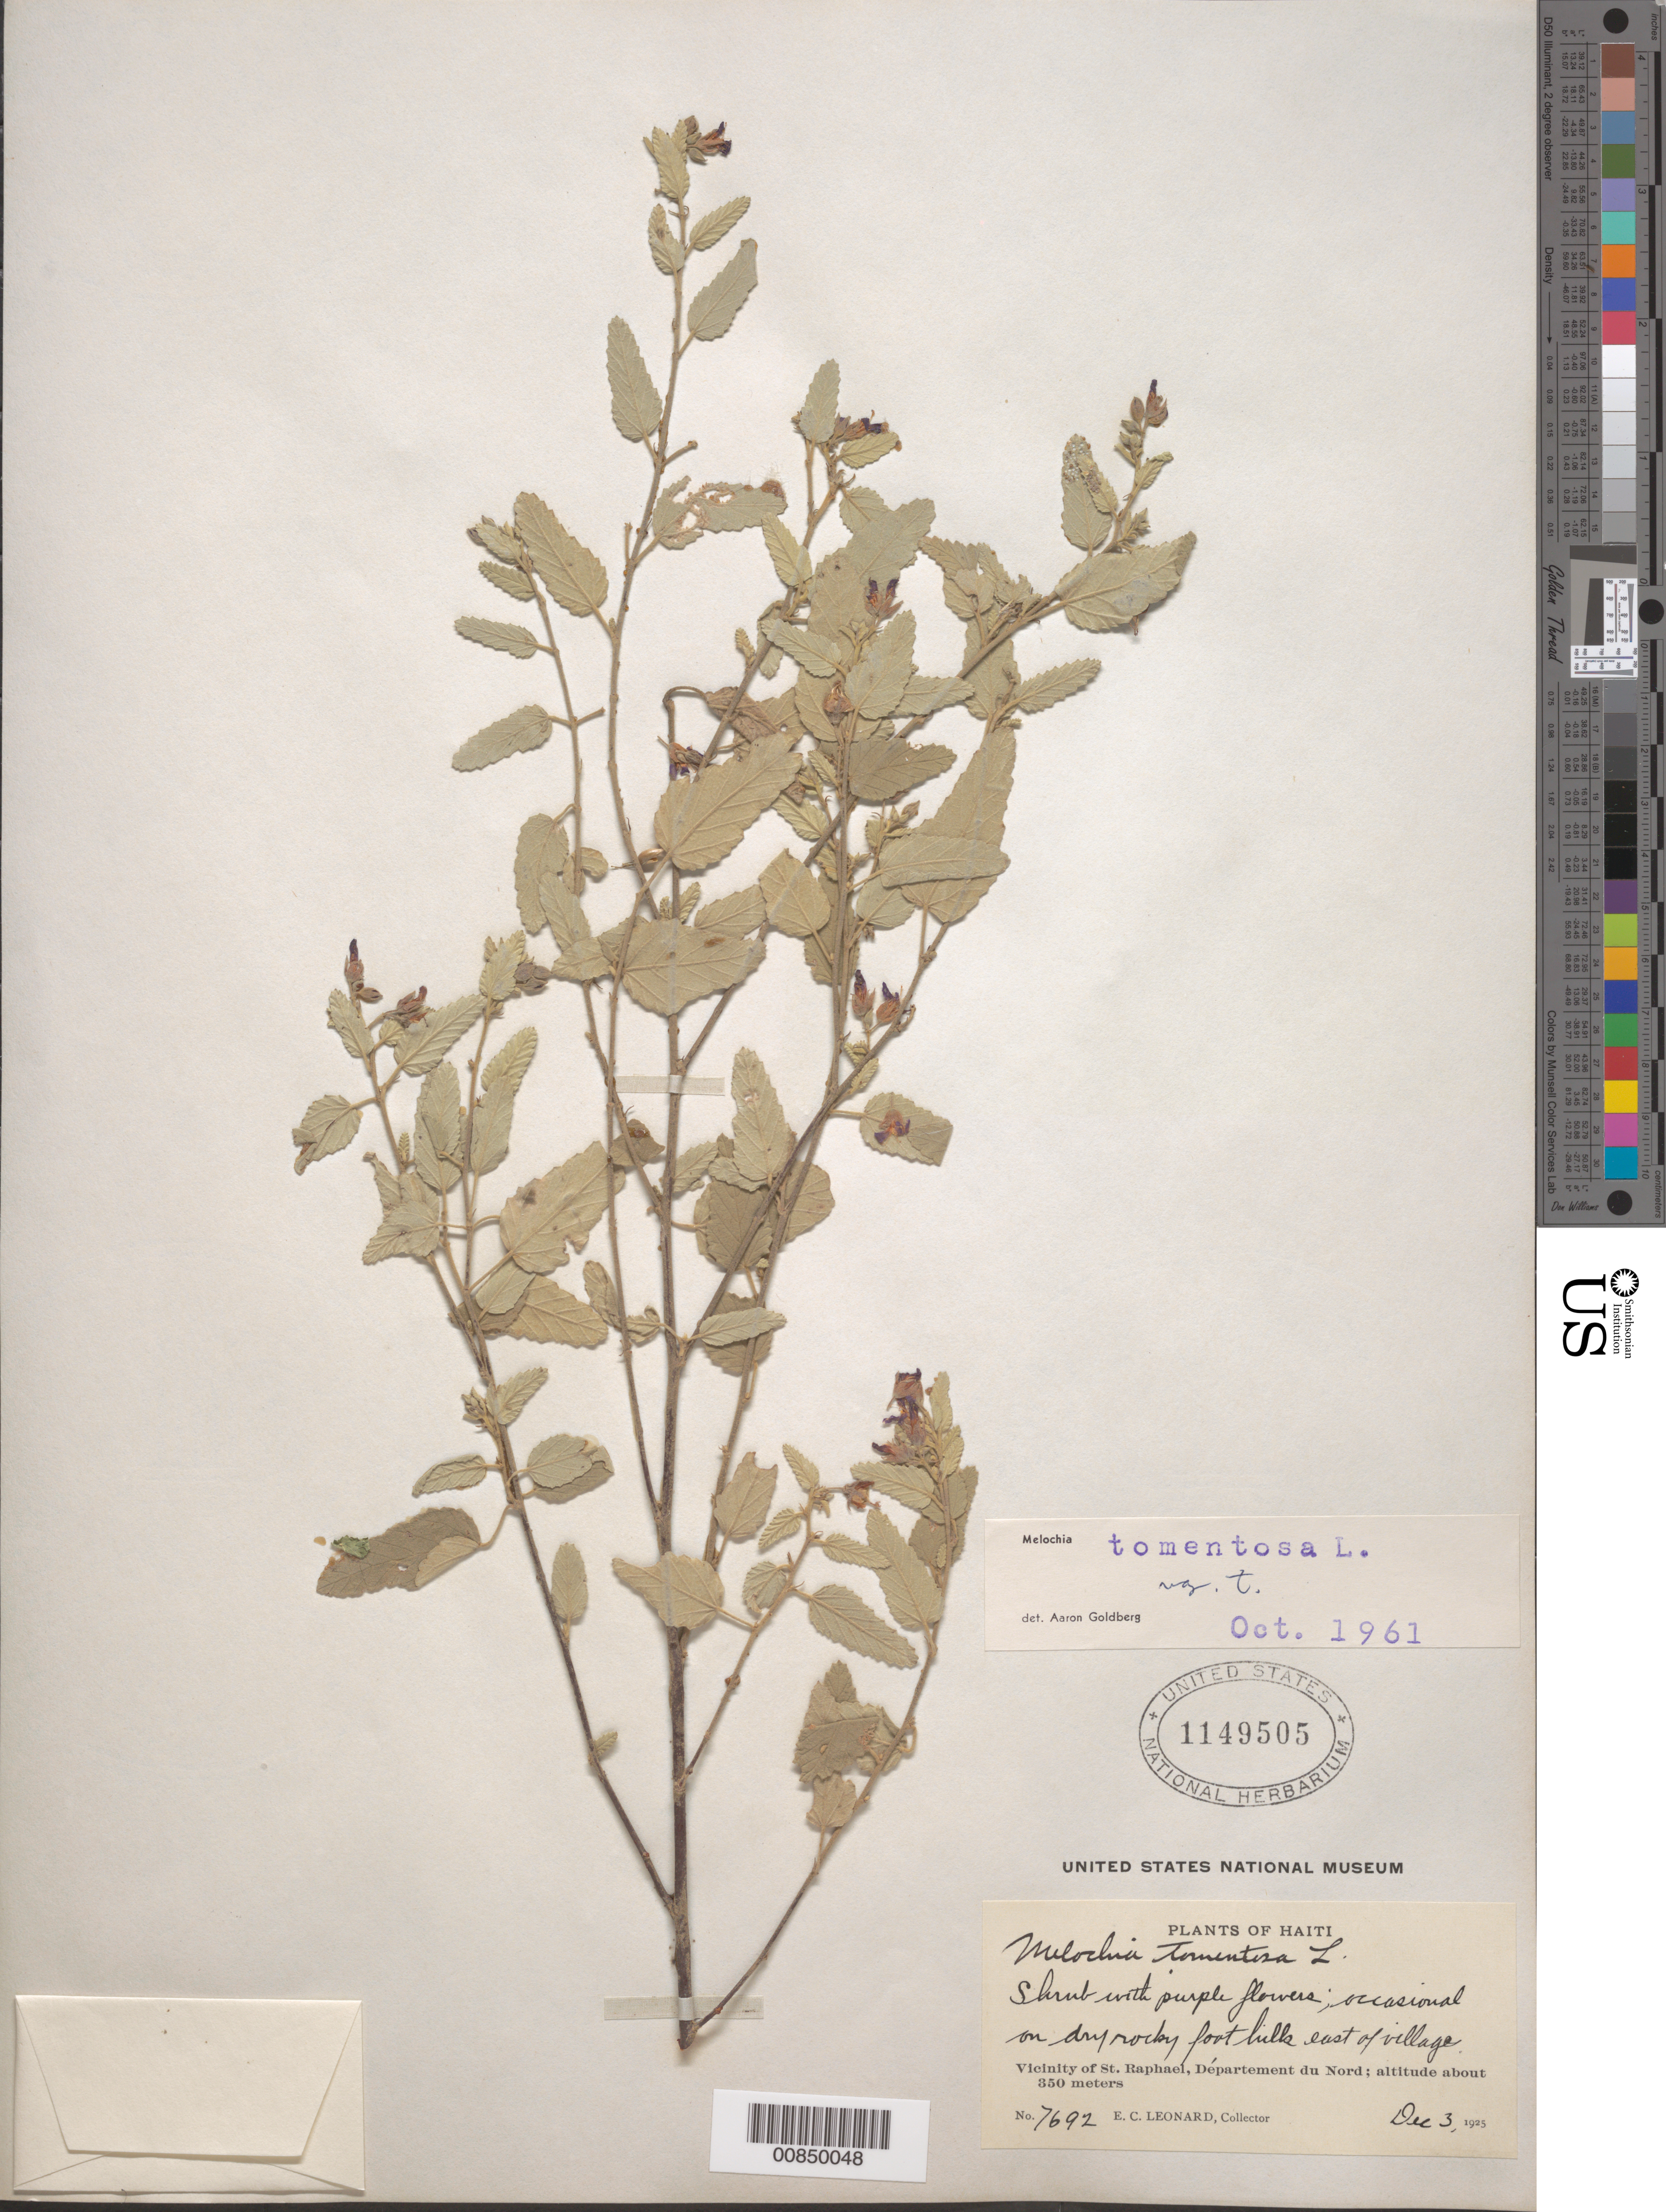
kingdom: Plantae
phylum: Tracheophyta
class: Magnoliopsida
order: Malvales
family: Malvaceae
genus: Melochia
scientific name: Melochia tomentosa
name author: L.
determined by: Goldberg, Aaron, (US), NMNH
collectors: E. C. Leonard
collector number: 7692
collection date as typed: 03 Dec 1925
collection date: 1925-12-03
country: Haiti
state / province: Nord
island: Hispaniola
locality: Vicinity of St. Raphael, E of village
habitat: On dry rocky foot hills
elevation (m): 350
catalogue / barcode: US 1149505